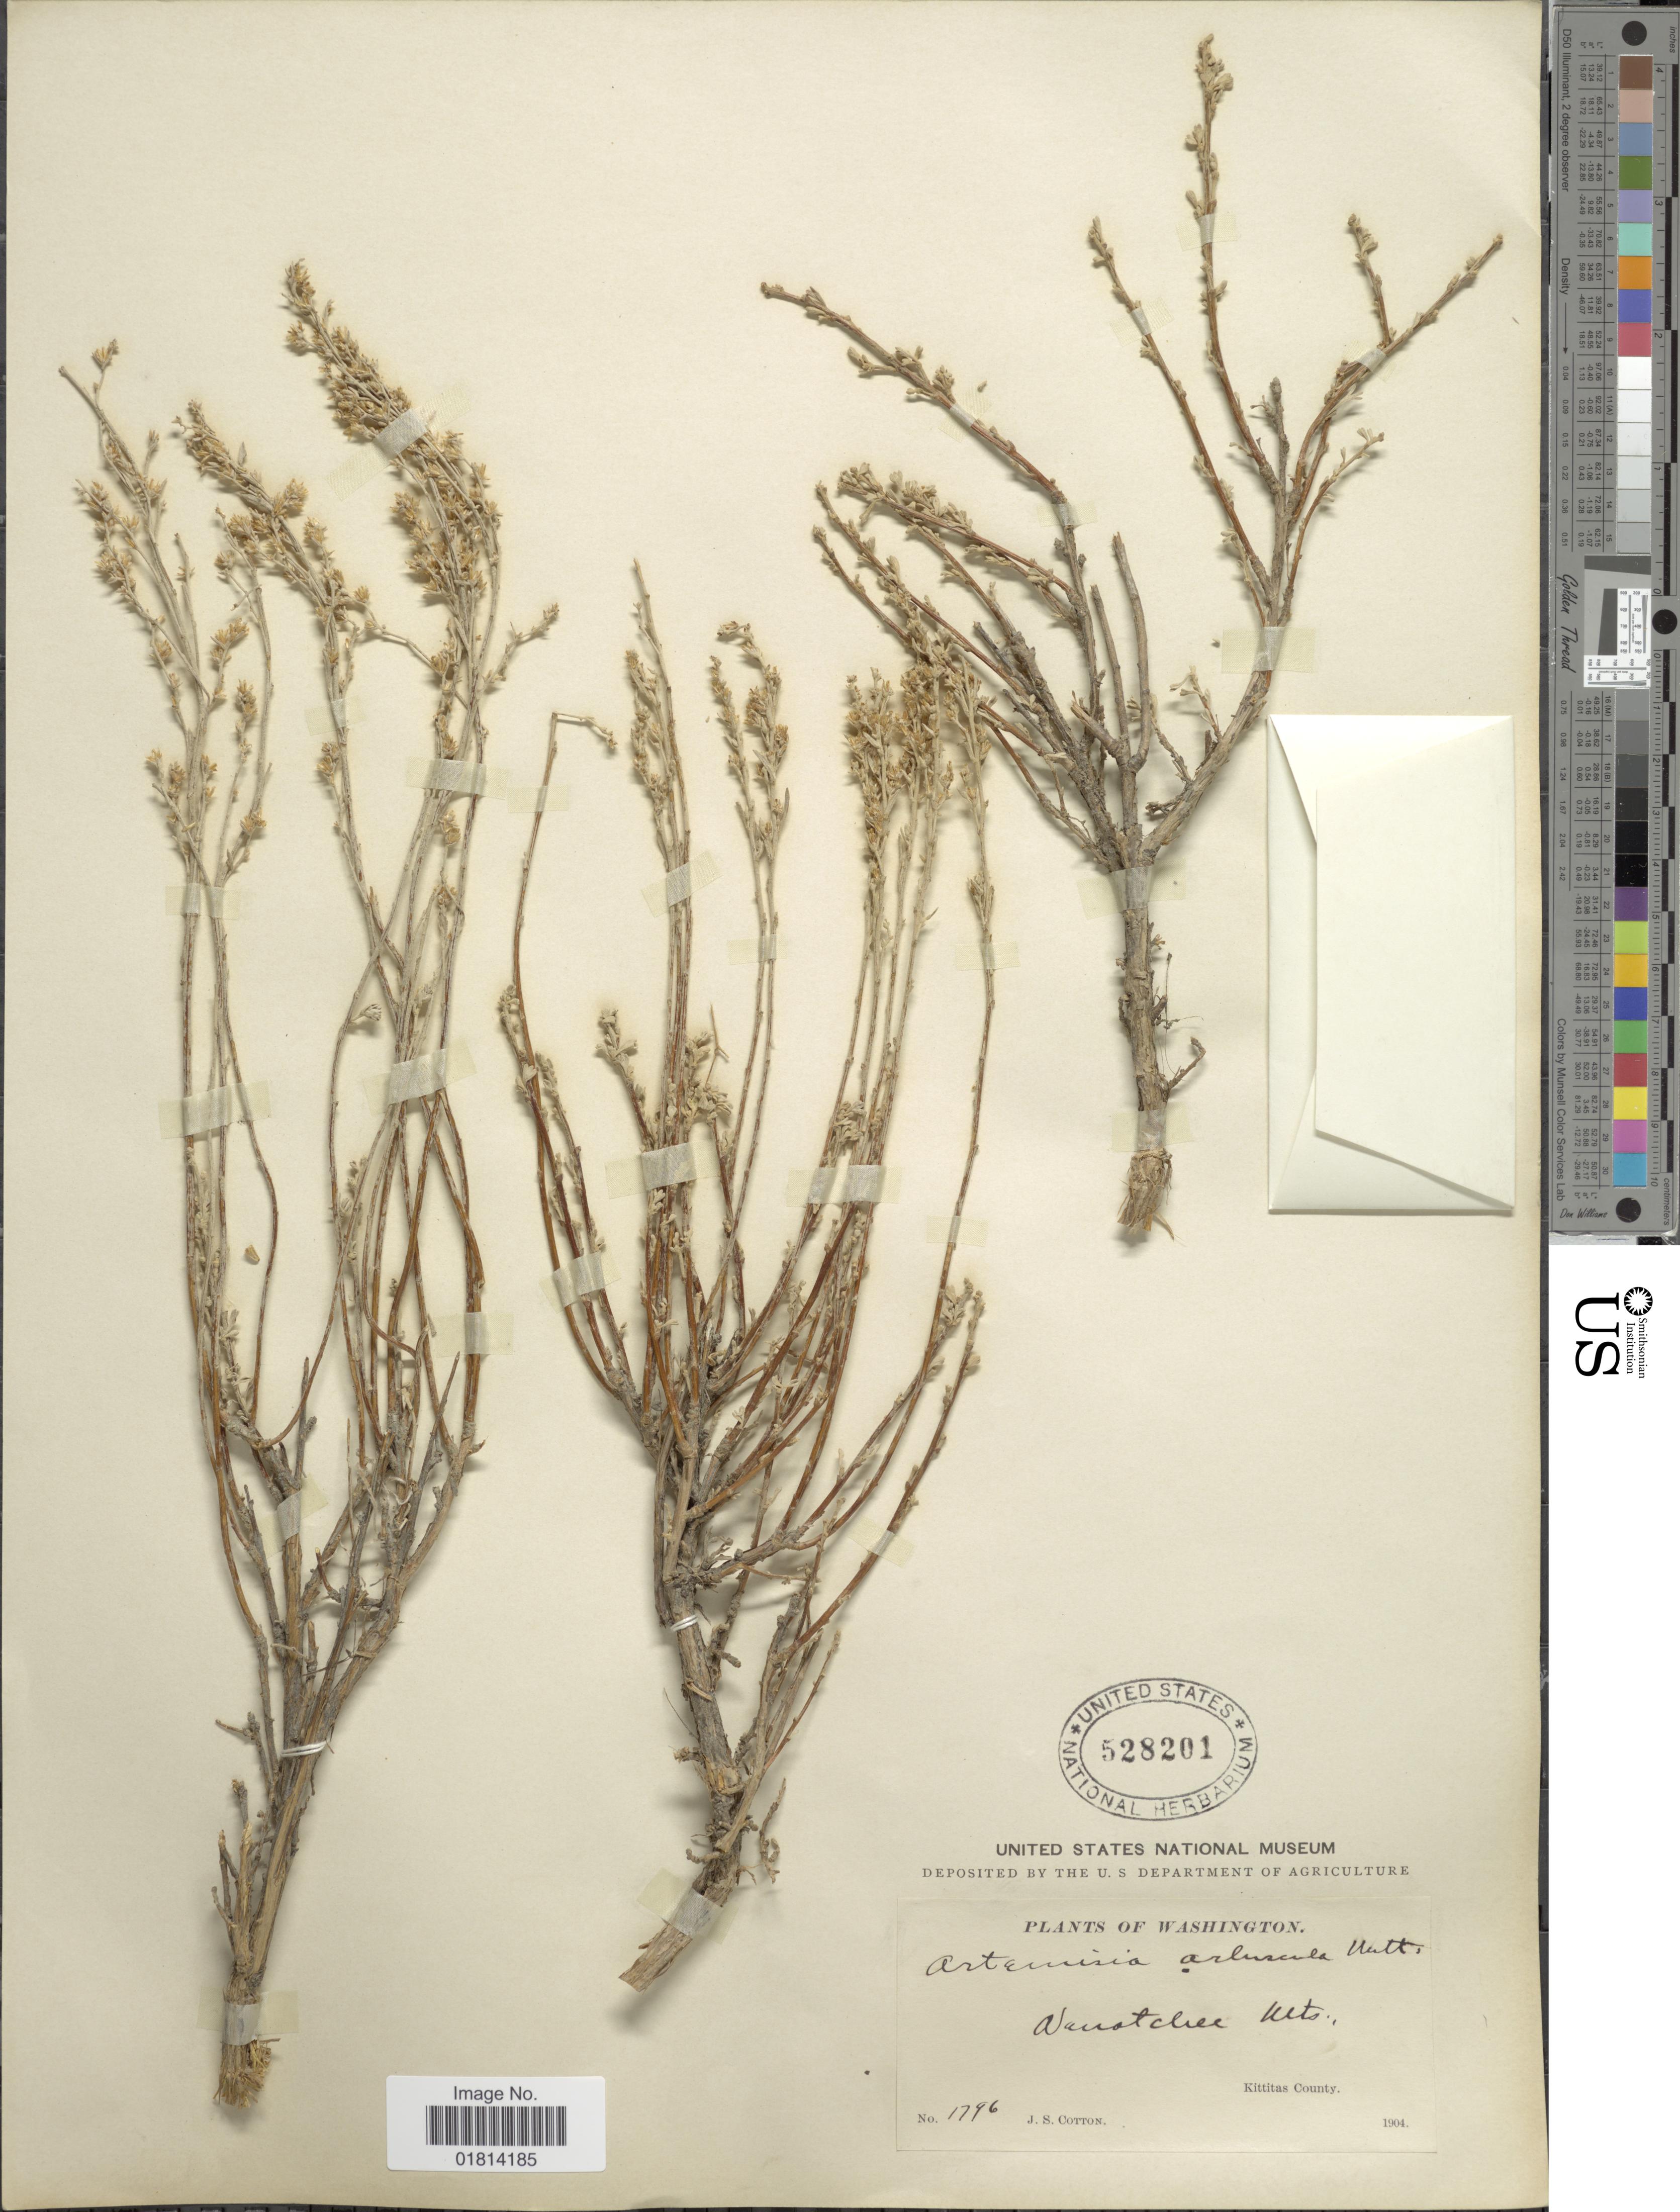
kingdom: Plantae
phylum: Tracheophyta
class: Magnoliopsida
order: Asterales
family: Asteraceae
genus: Artemisia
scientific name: Artemisia arbuscula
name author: Nutt.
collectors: J. S. Cotton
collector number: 1796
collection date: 1904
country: United States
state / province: Washington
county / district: Kittitas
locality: Wanatchee Mts., Kittitas County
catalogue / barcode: US 528201